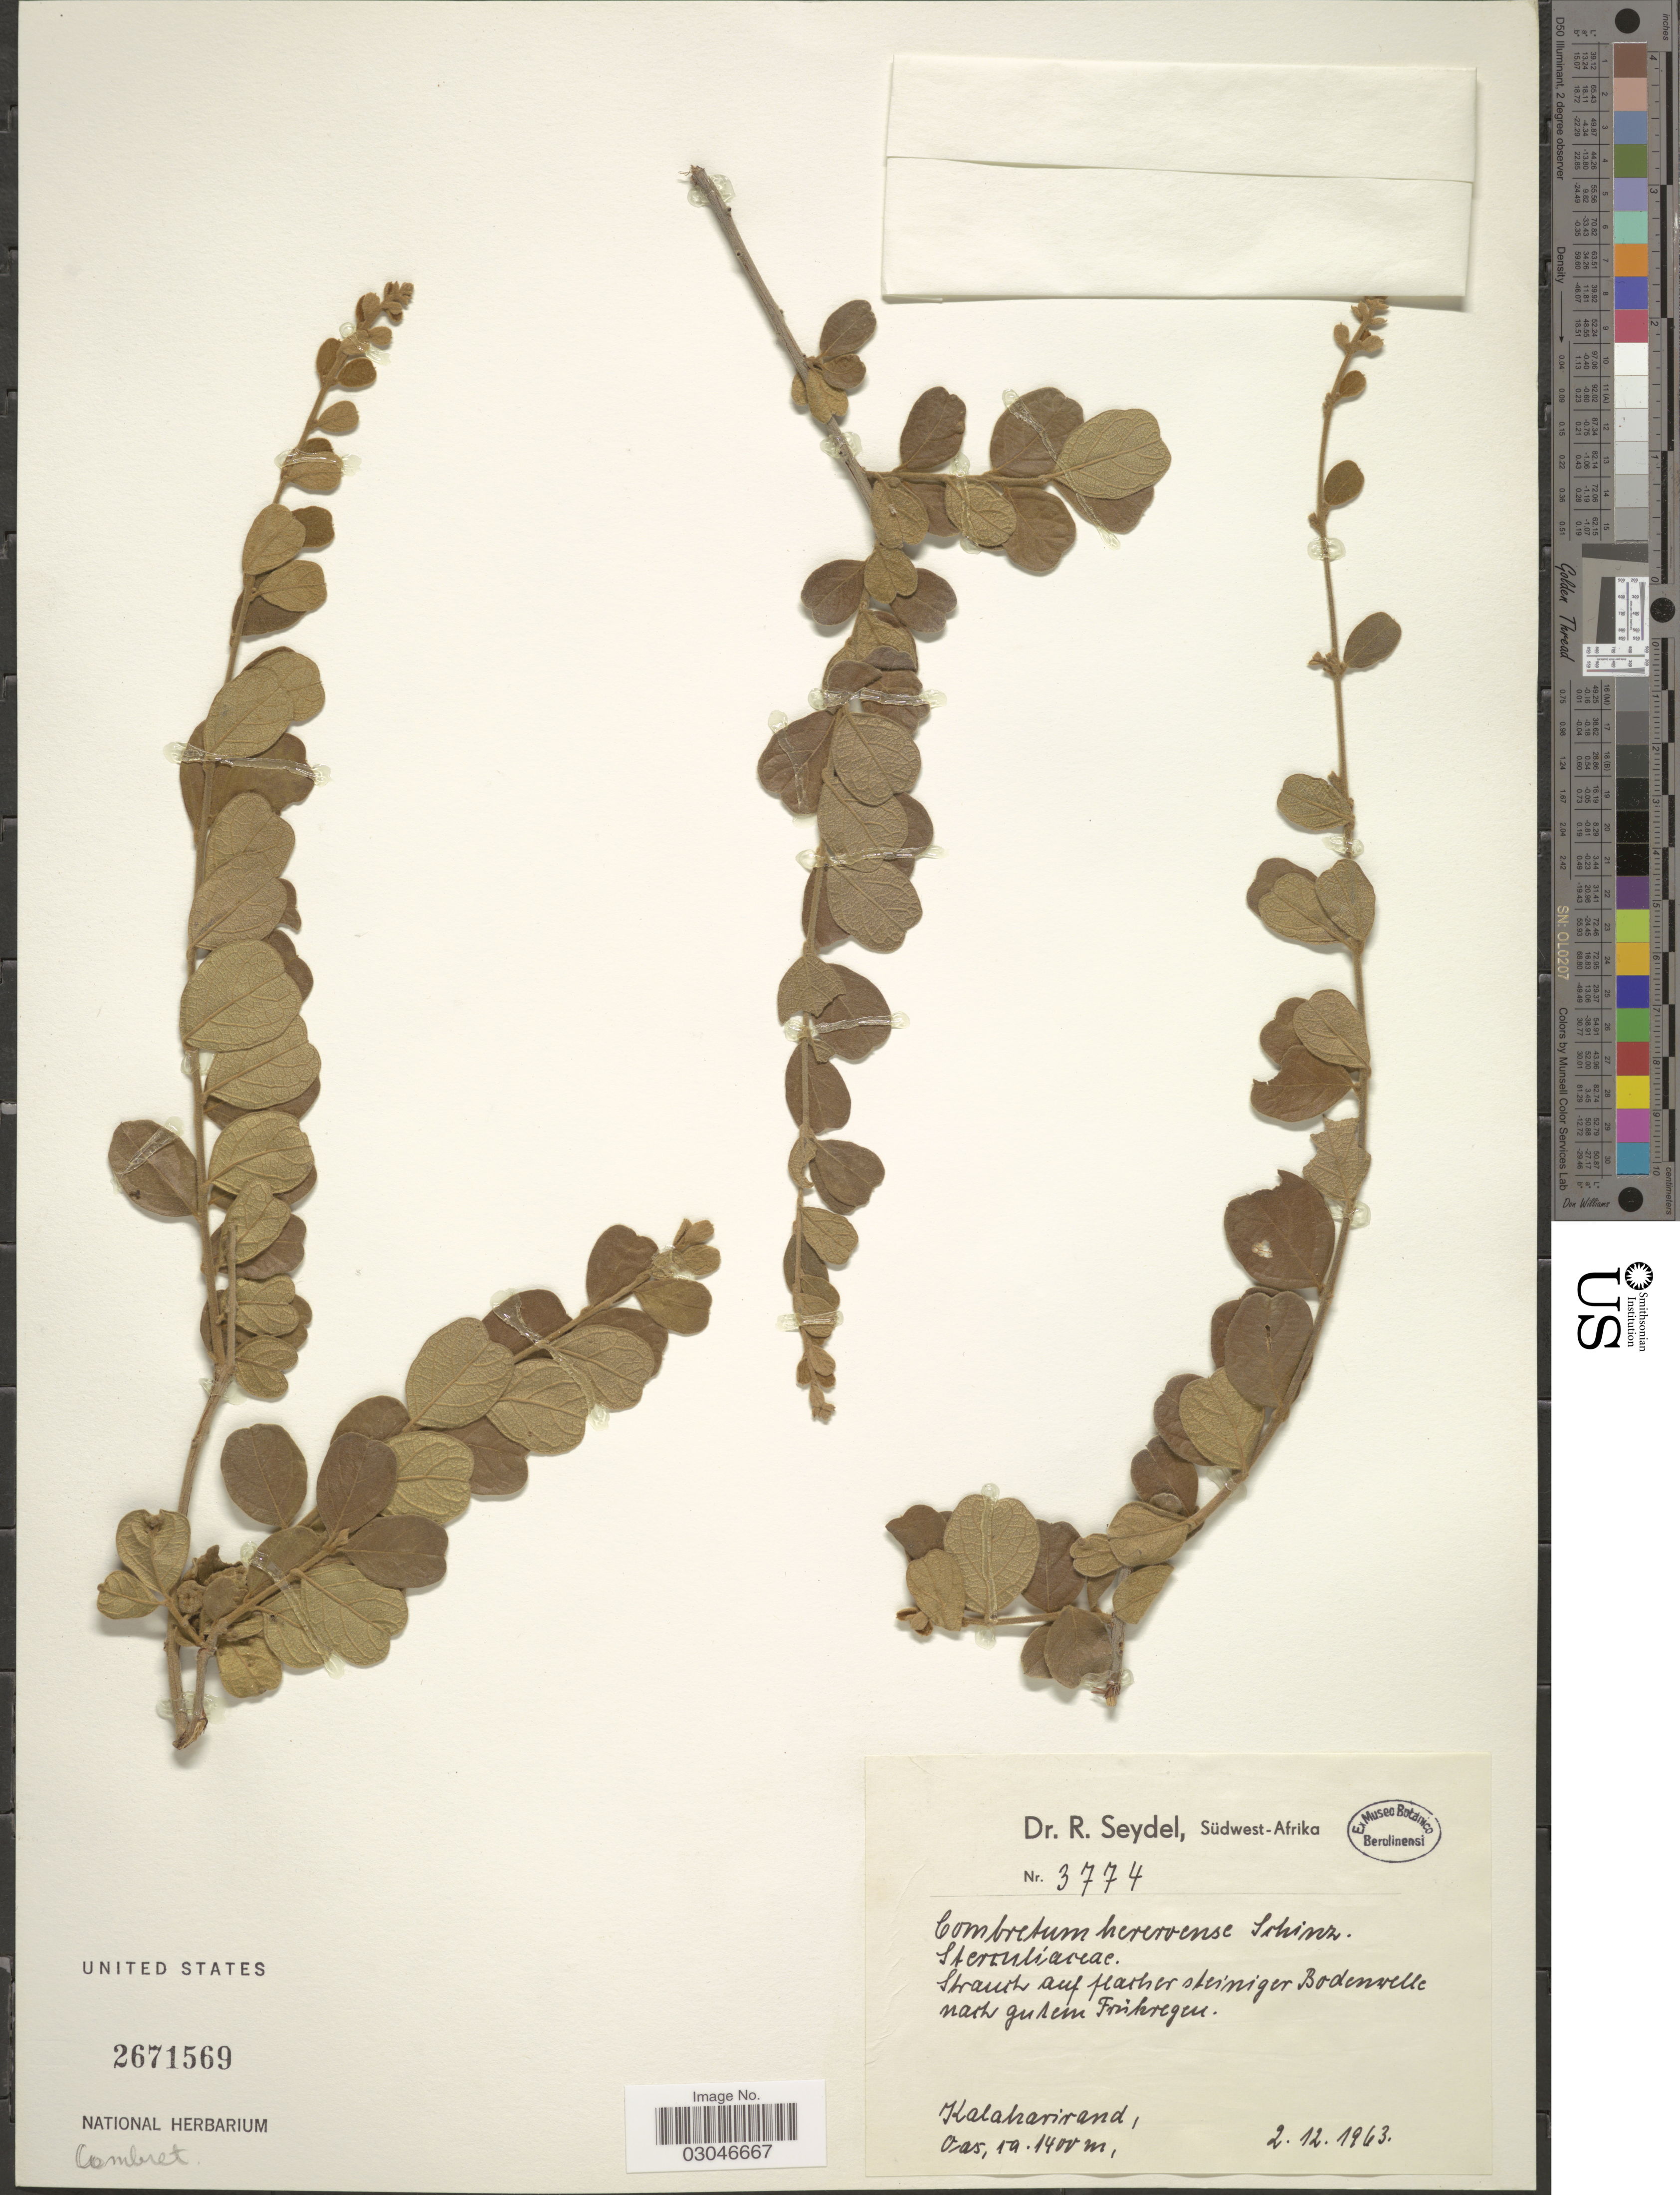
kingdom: Plantae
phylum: Tracheophyta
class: Magnoliopsida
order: Myrtales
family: Combretaceae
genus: Combretum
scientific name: Combretum hereroense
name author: Schinz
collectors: R. Seydel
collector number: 3774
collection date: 1963-12-02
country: Namibia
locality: Südwest-Afrika. Kalaharirand, Oas.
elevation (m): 1400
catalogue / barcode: US 2671569